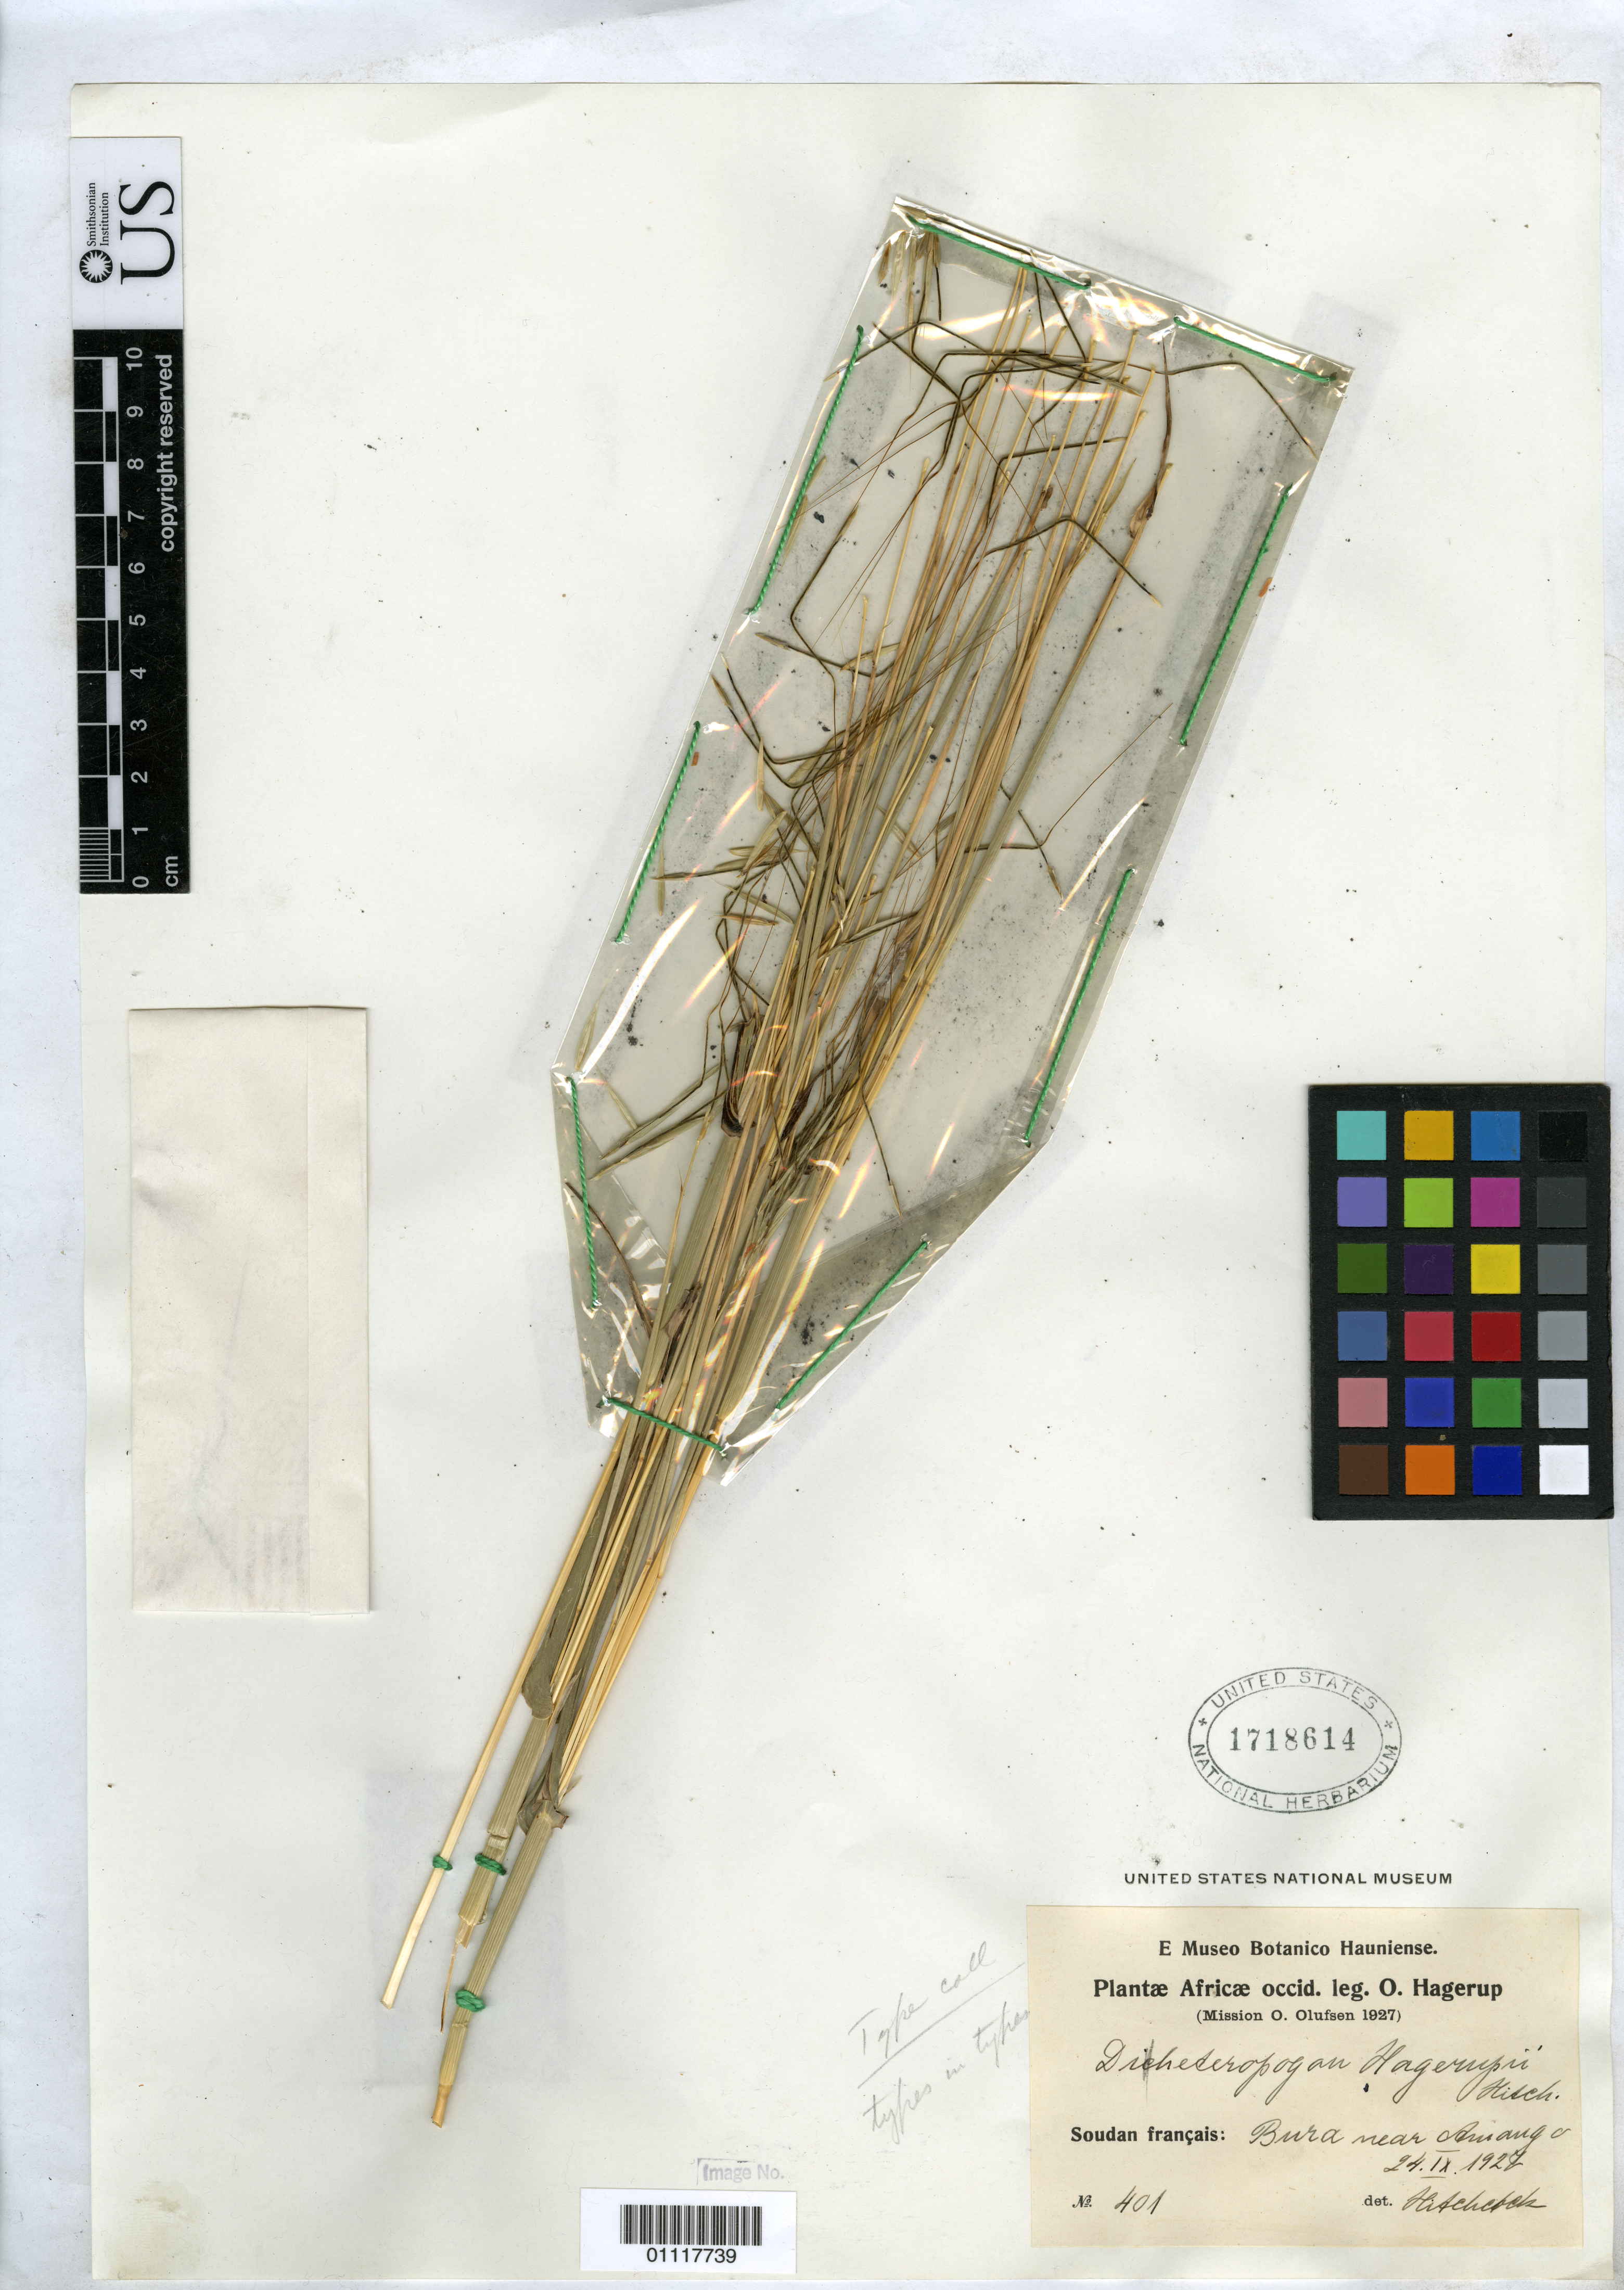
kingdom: Plantae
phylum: Tracheophyta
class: Liliopsida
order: Poales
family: Poaceae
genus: Diheteropogon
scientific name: Diheteropogon hagerupii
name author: Hitchc.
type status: Isotype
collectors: O. Hagerup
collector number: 401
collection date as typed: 24 Sep 1927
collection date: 1927-09-24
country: Niger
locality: Soudan français: Bura near Ansongo.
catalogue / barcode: US 1718614